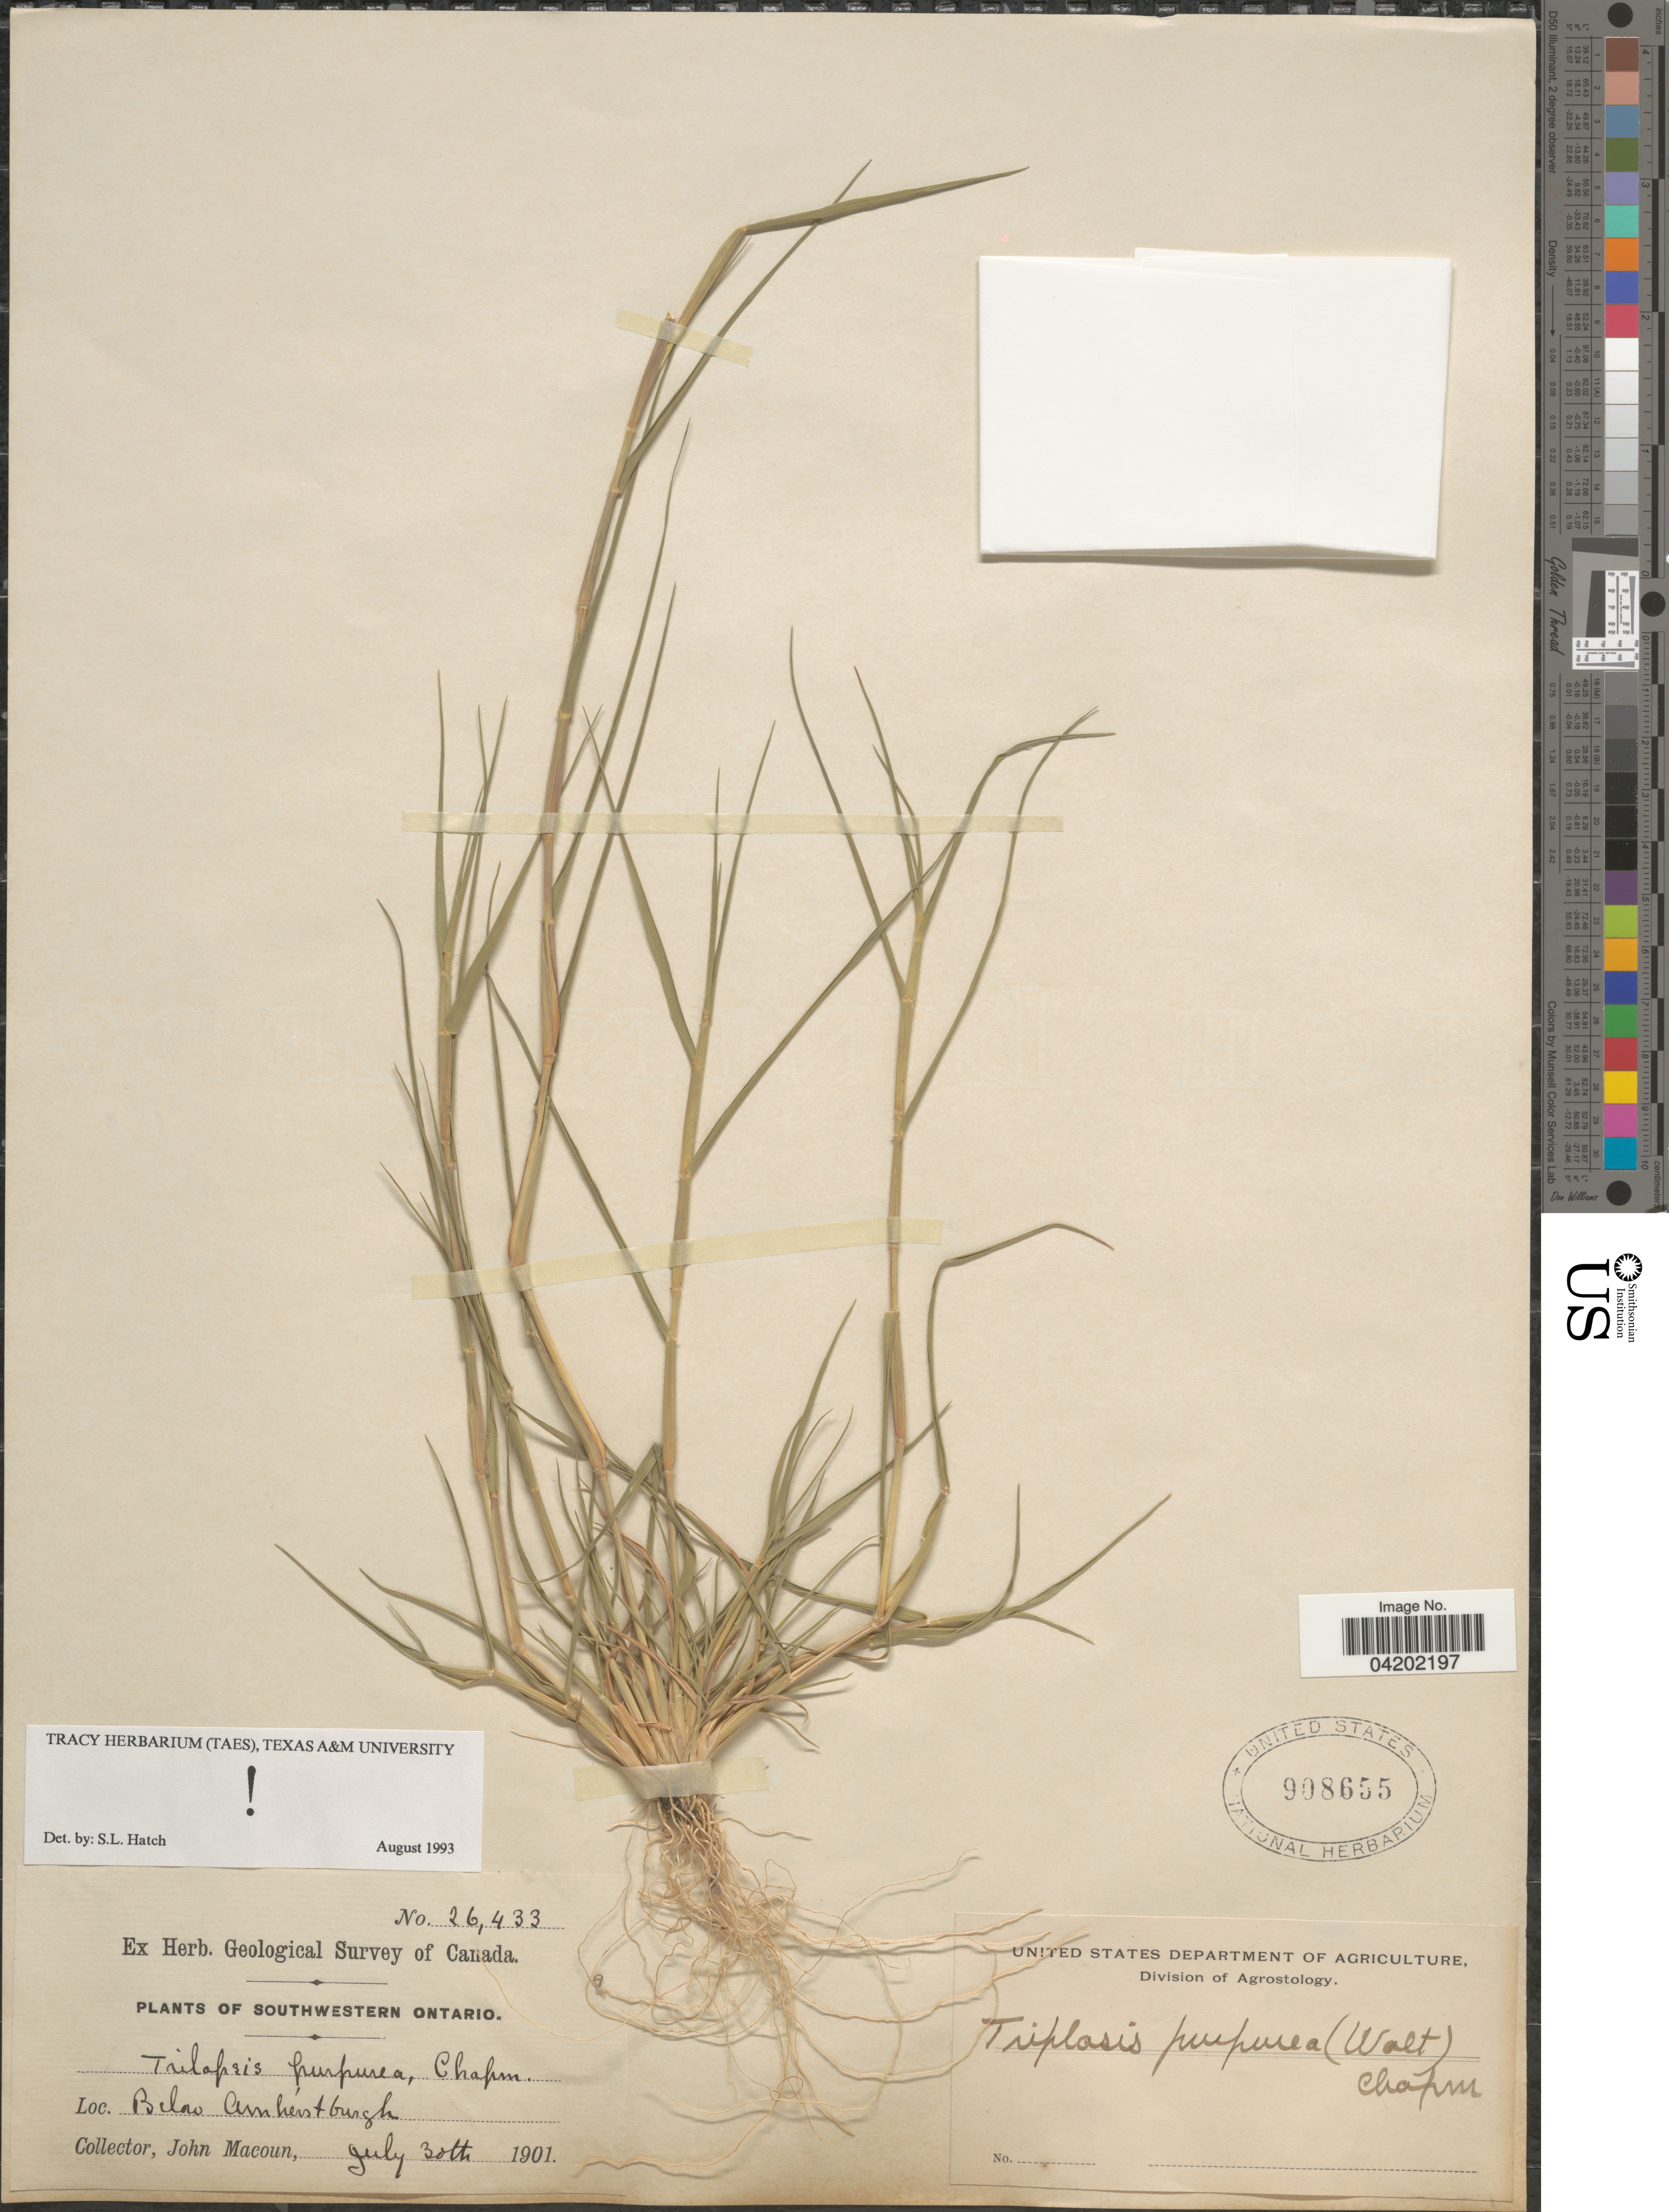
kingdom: Plantae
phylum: Tracheophyta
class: Liliopsida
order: Poales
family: Poaceae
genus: Triplasis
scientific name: Triplasis purpurea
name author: (Walter) Chapm.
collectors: J. Macoun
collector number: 26433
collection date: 1901-07-30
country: Canada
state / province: Ontario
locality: Geological Survey of Canada. Southwestern Ontario. Below Amherstburgh.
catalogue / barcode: US 908655